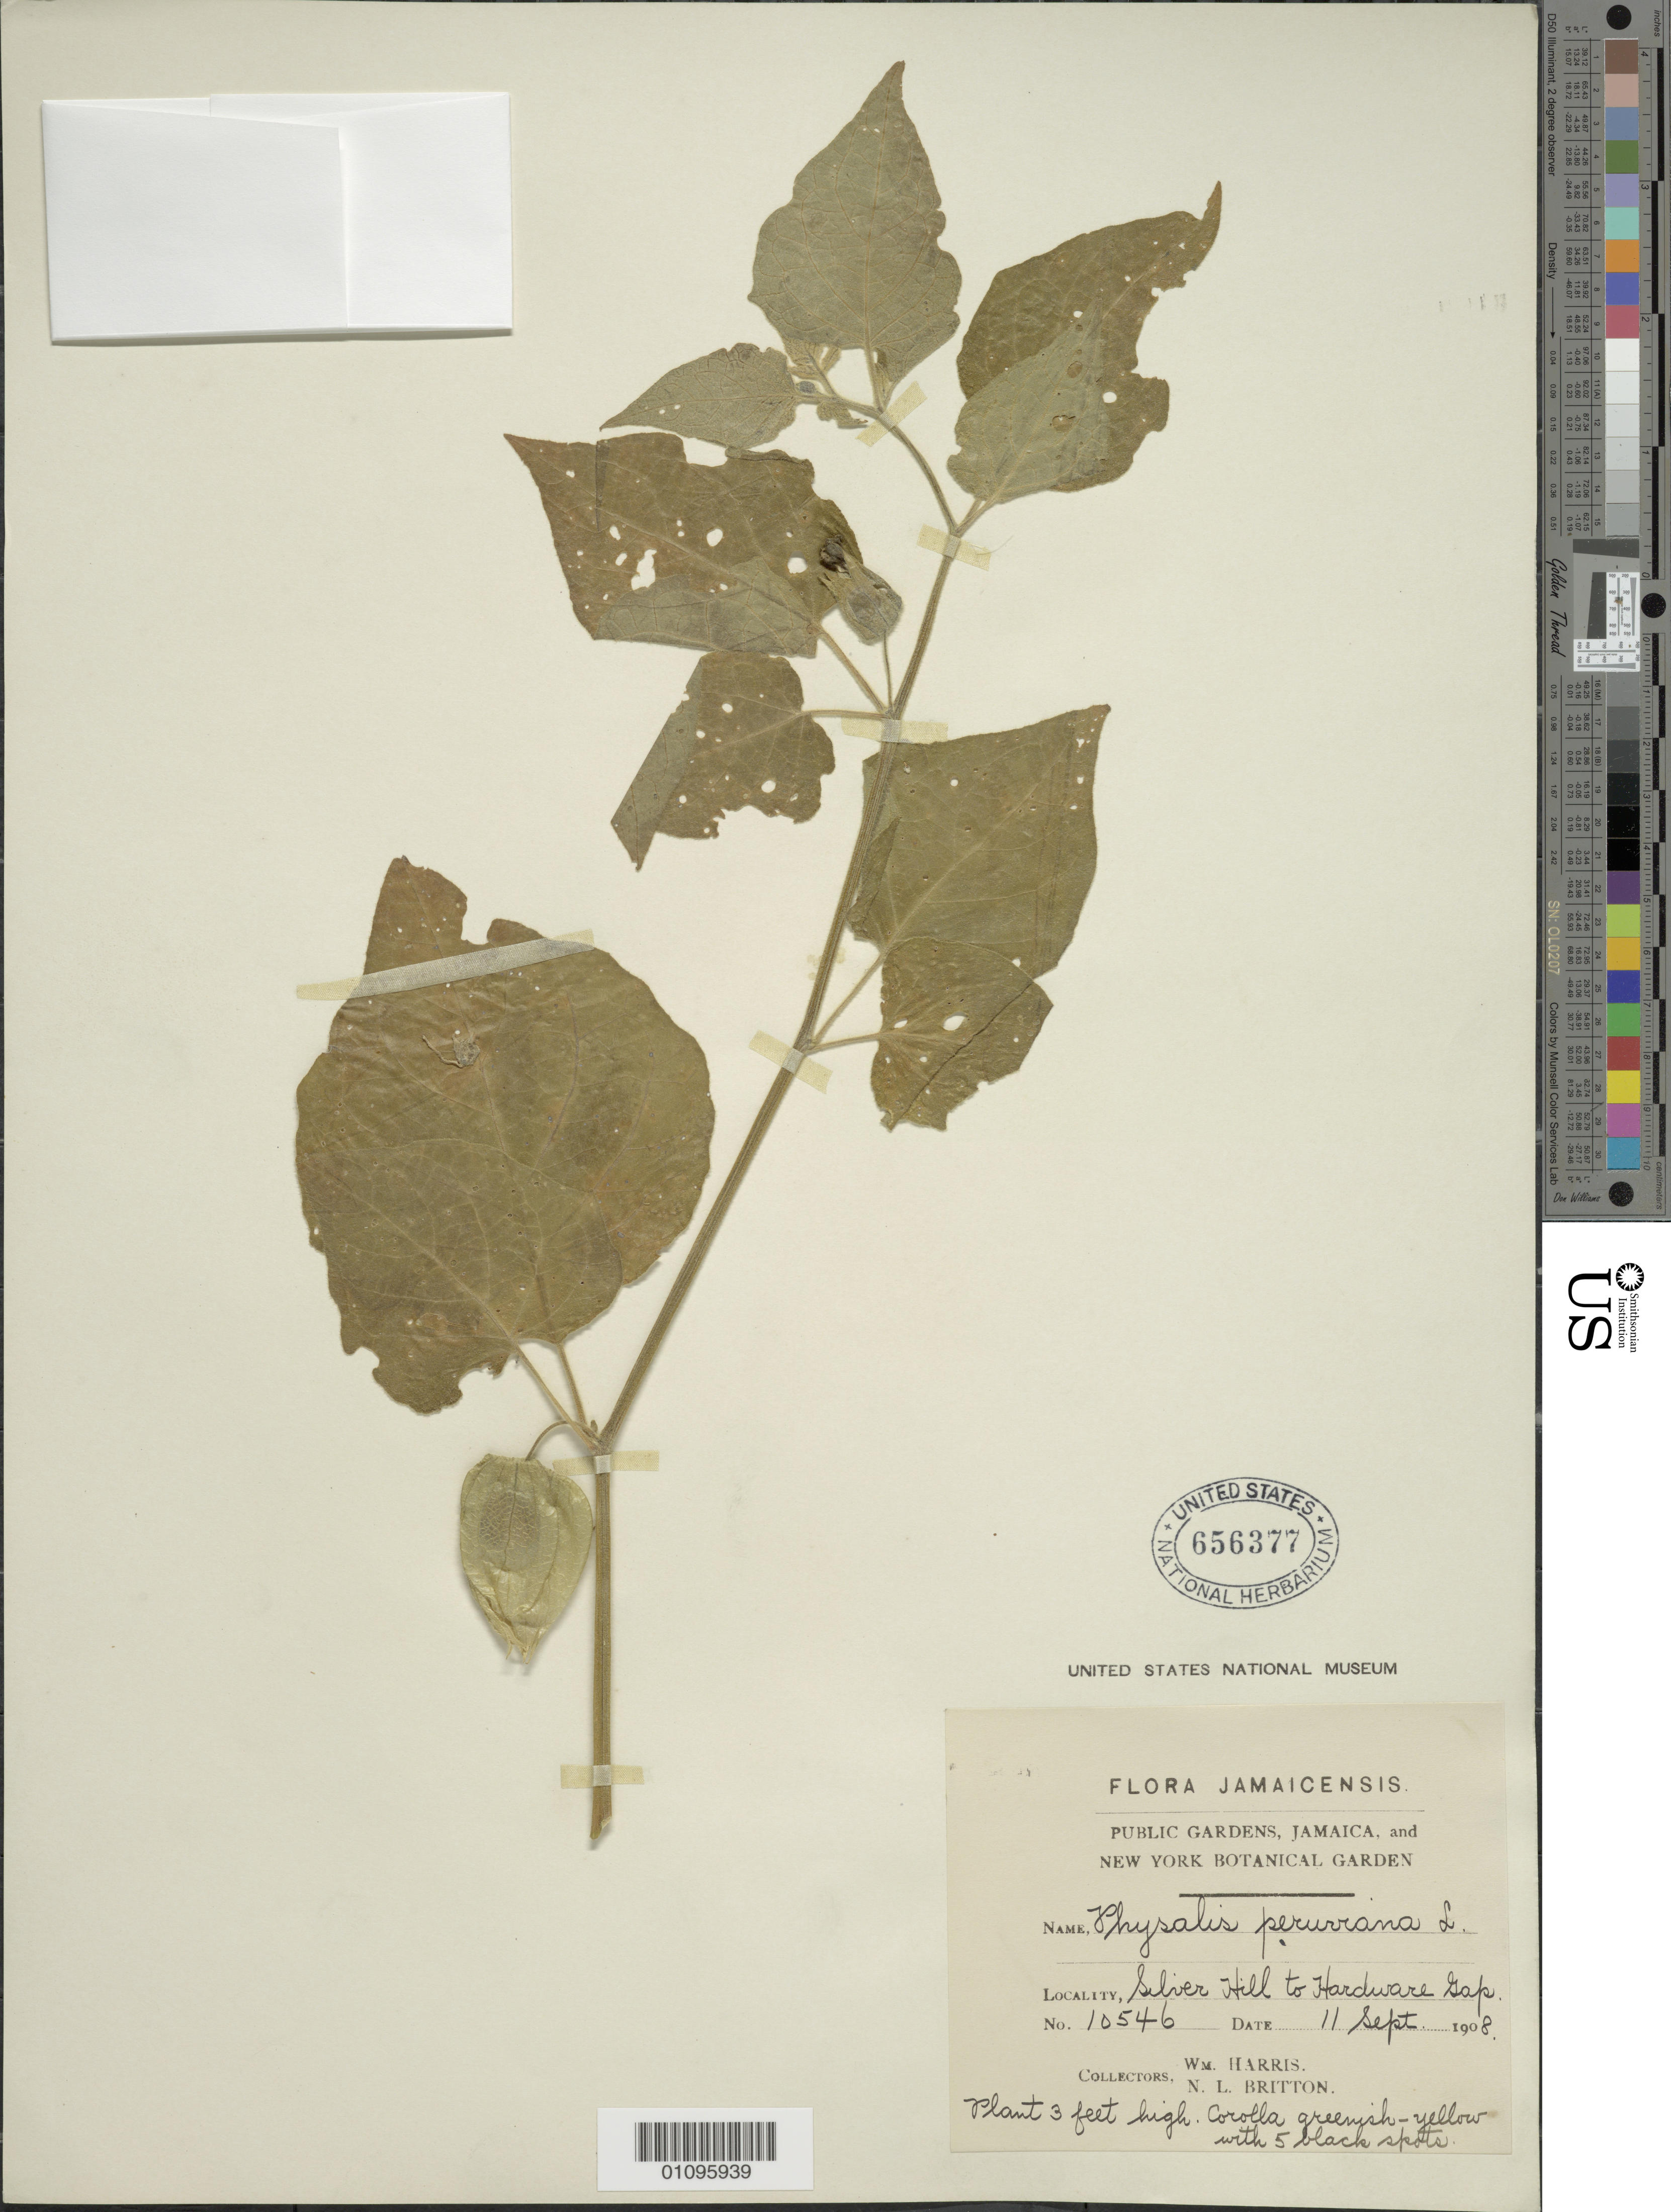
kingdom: Plantae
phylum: Tracheophyta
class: Magnoliopsida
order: Solanales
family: Solanaceae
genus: Physalis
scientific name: Physalis peruviana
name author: L.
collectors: W. Harris & N. Britton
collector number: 10546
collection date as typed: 11 Sep 1908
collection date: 1908-09-11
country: Jamaica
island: Jamaica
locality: Silver Hill to Hardware Gap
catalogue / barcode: US 656377